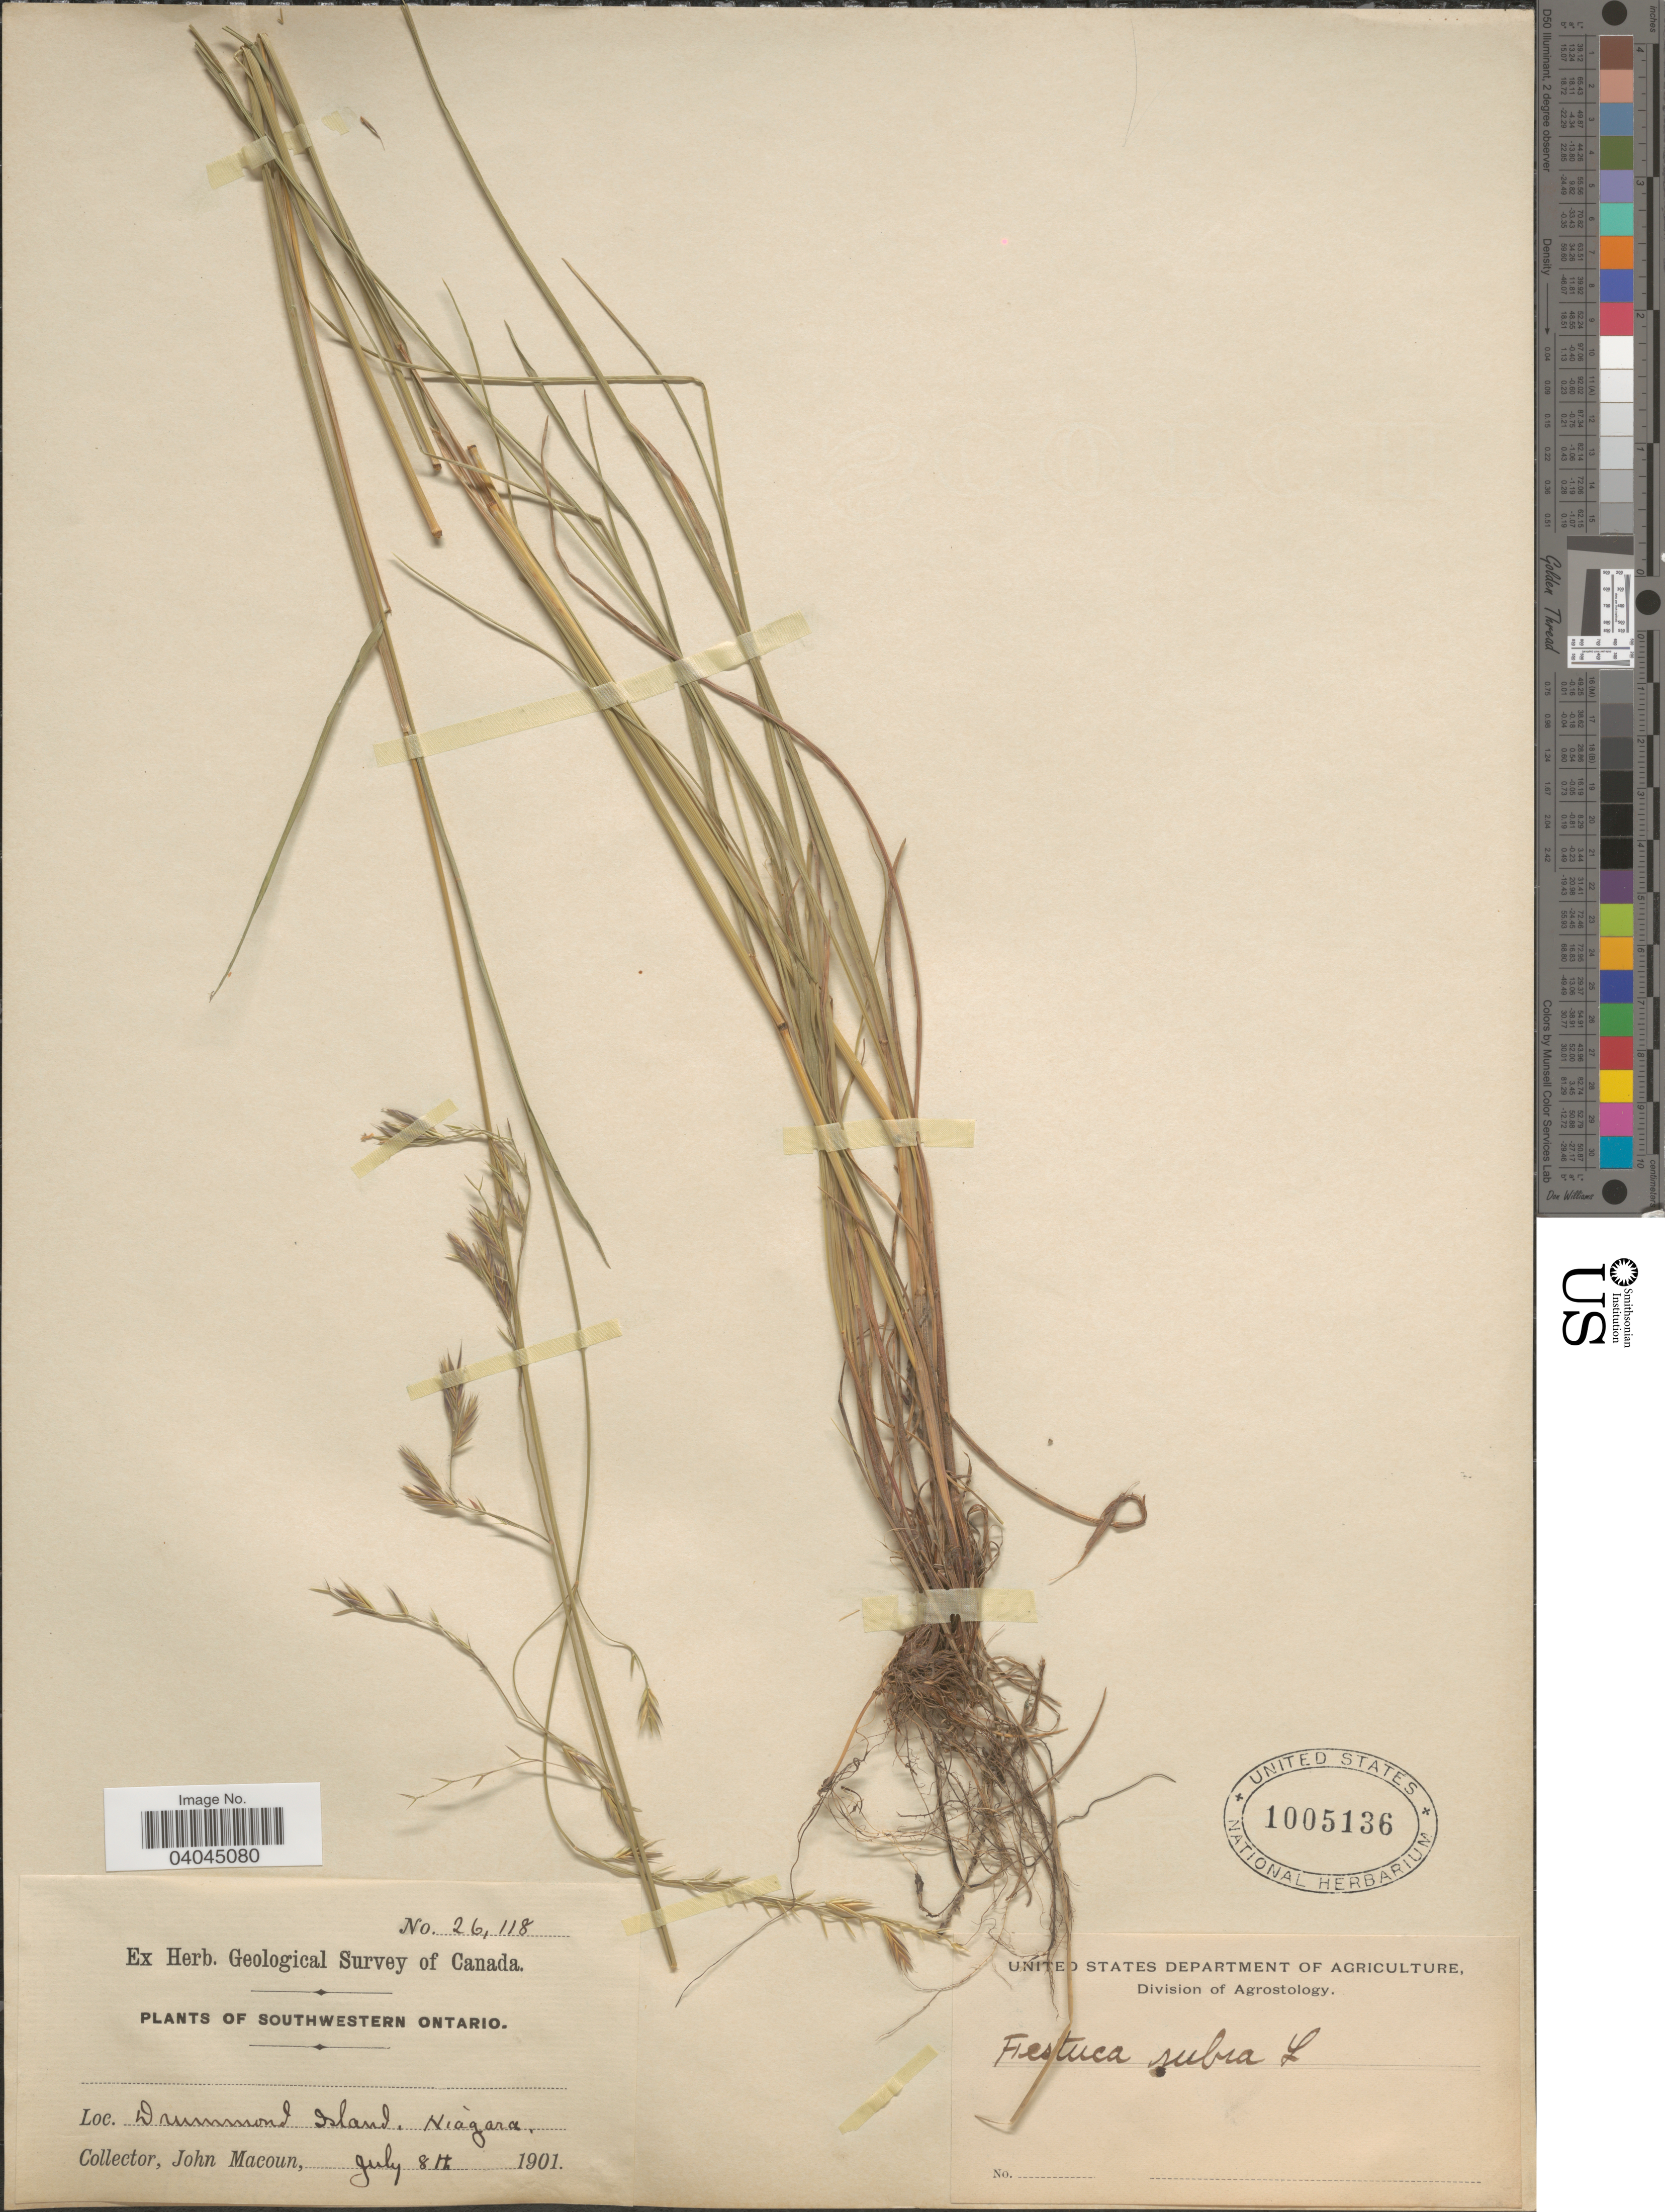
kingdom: Plantae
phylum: Tracheophyta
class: Liliopsida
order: Poales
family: Poaceae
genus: Festuca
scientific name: Festuca rubra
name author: L.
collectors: J. Macoun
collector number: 26118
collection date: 1901-07-08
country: Canada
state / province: Ontario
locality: Southwestern Ontario. Drummond Island. Niagara.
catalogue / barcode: US 1005136